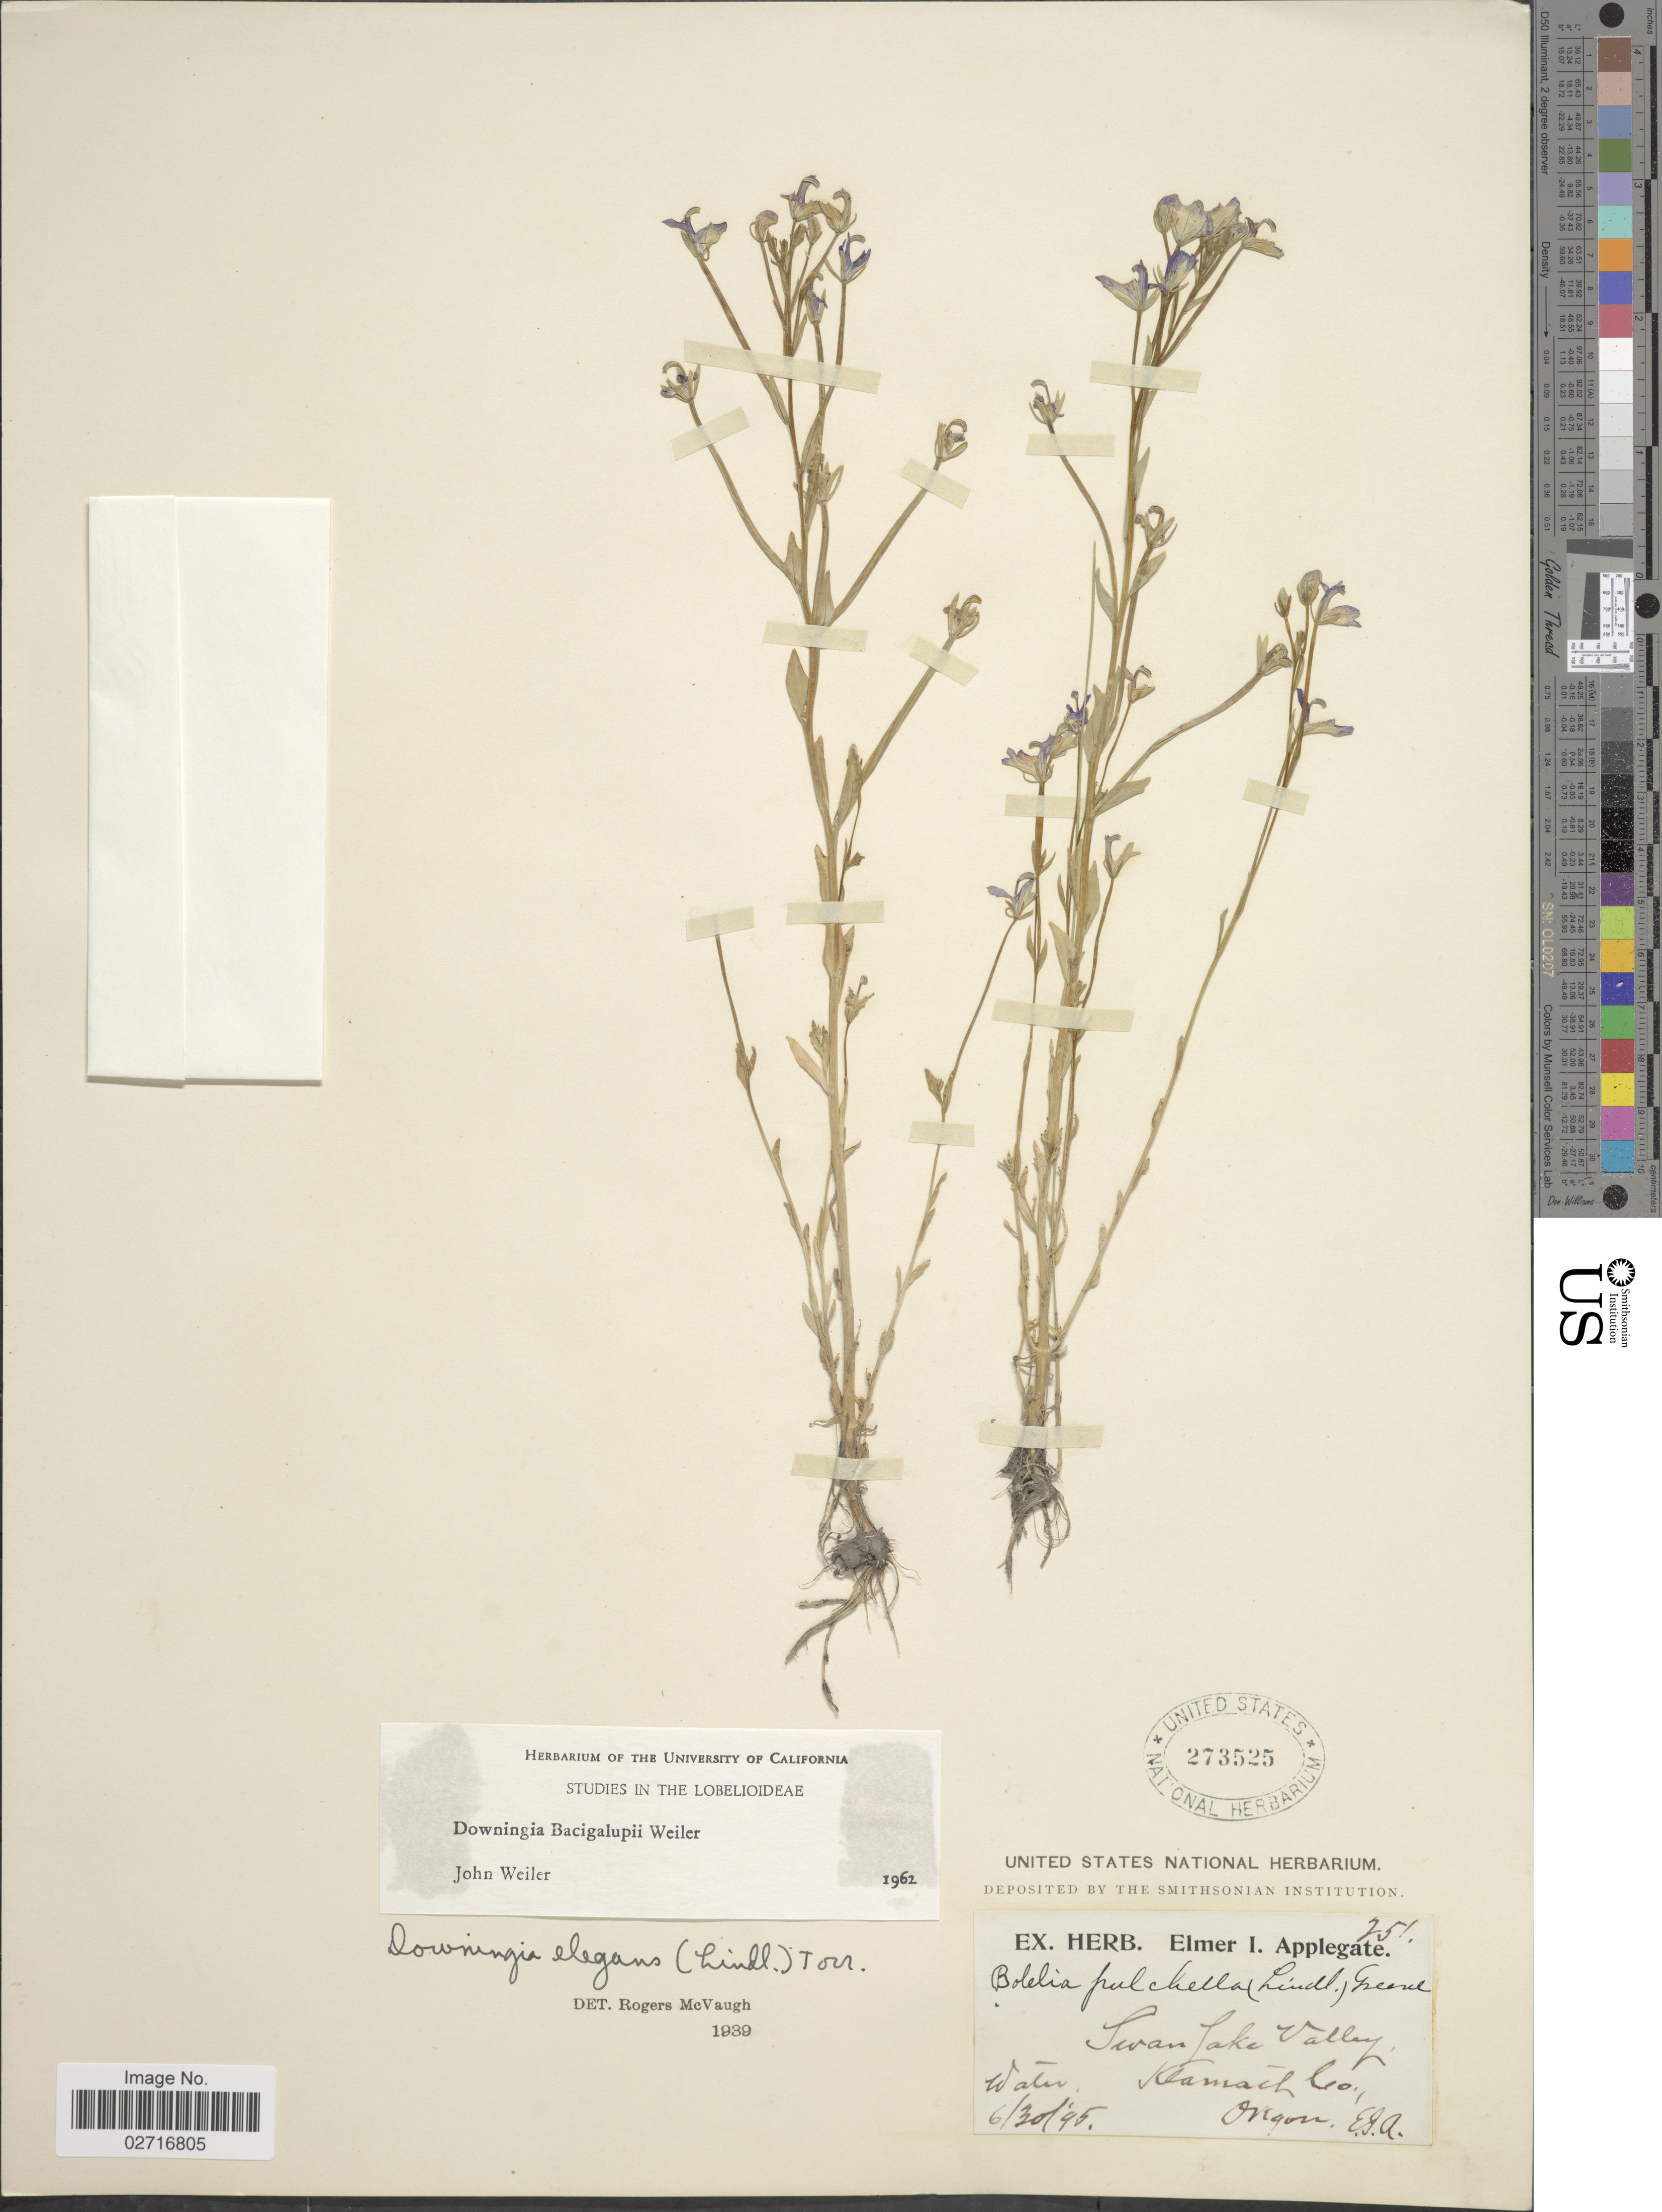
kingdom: Plantae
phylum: Tracheophyta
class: Magnoliopsida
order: Asterales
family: Campanulaceae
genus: Downingia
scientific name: Downingia bacigalupii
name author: Weiler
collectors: Ex herb. Elmer I. Applegate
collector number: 251*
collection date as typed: Transcribed d/m/y: 30/6/95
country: United States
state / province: Oregon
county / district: Klamath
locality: Swan Lake Valley, Klamath Co.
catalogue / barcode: US 273525